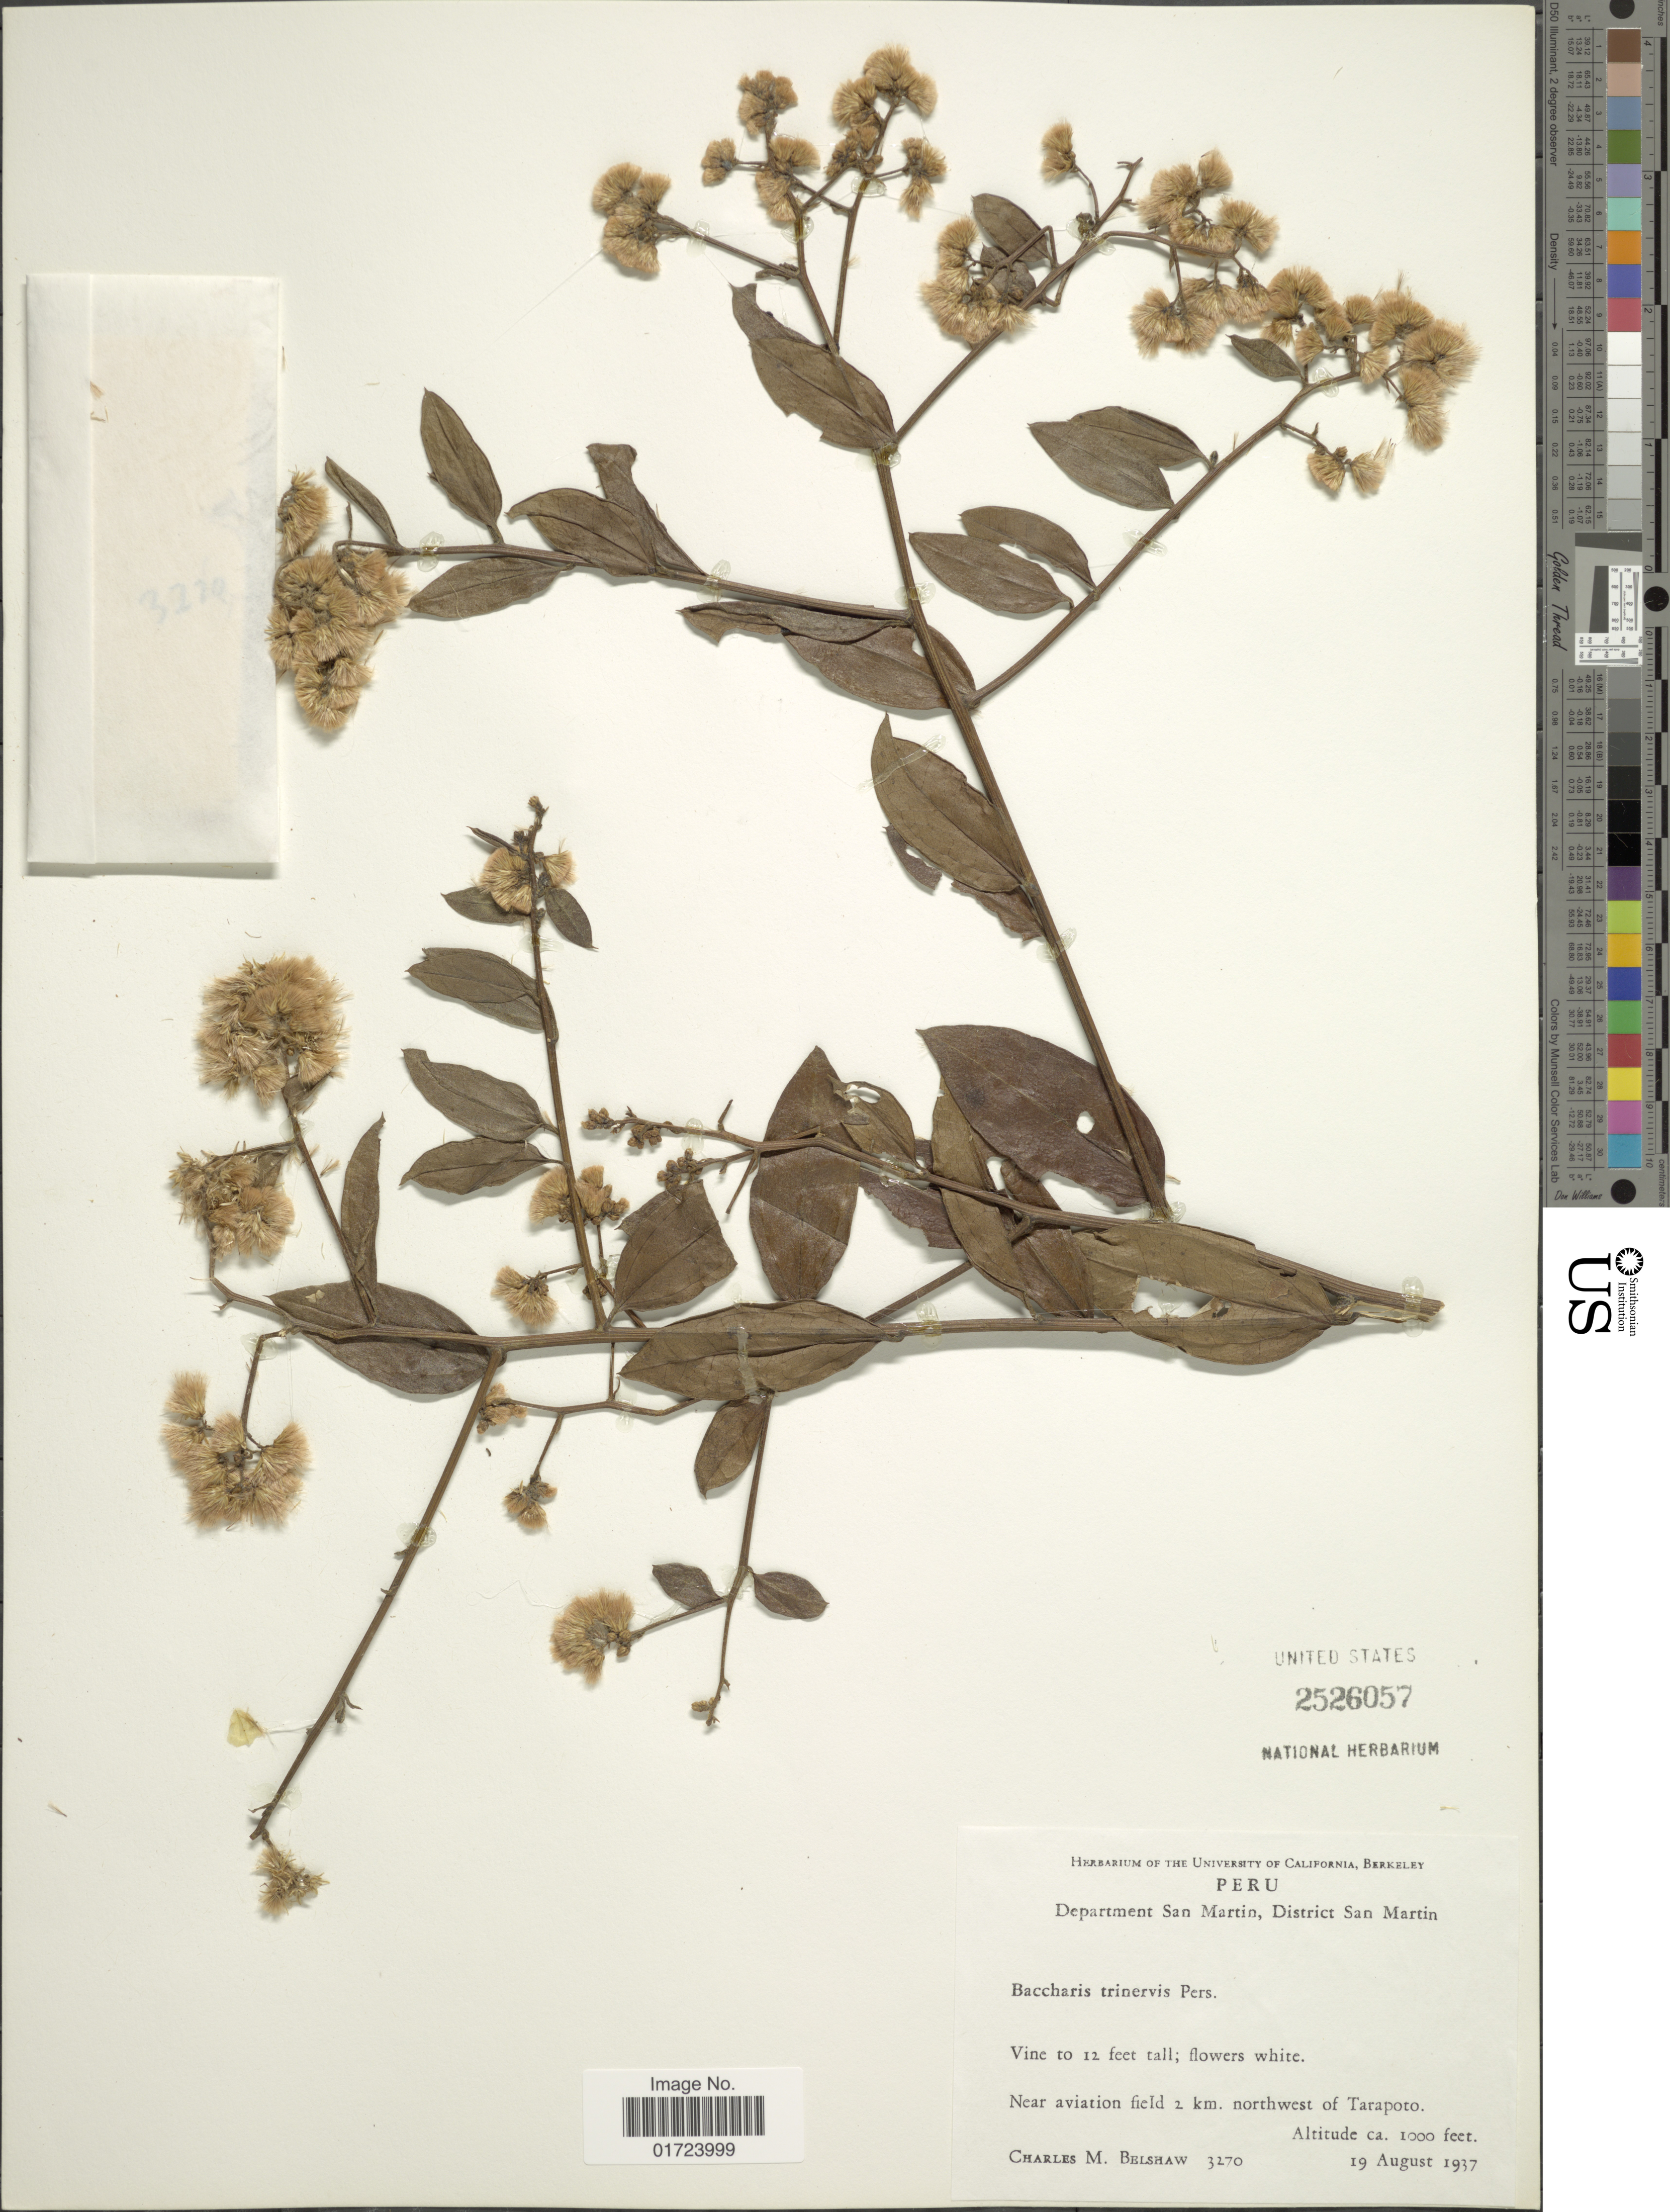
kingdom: Plantae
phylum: Tracheophyta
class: Magnoliopsida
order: Asterales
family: Asteraceae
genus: Baccharis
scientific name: Baccharis trinervis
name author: (Lam.) Pers.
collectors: C. Shaw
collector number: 3270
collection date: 1937-08-19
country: Peru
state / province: San Martín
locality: Department San Martin, District San Martin,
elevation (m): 305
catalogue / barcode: US 2526057